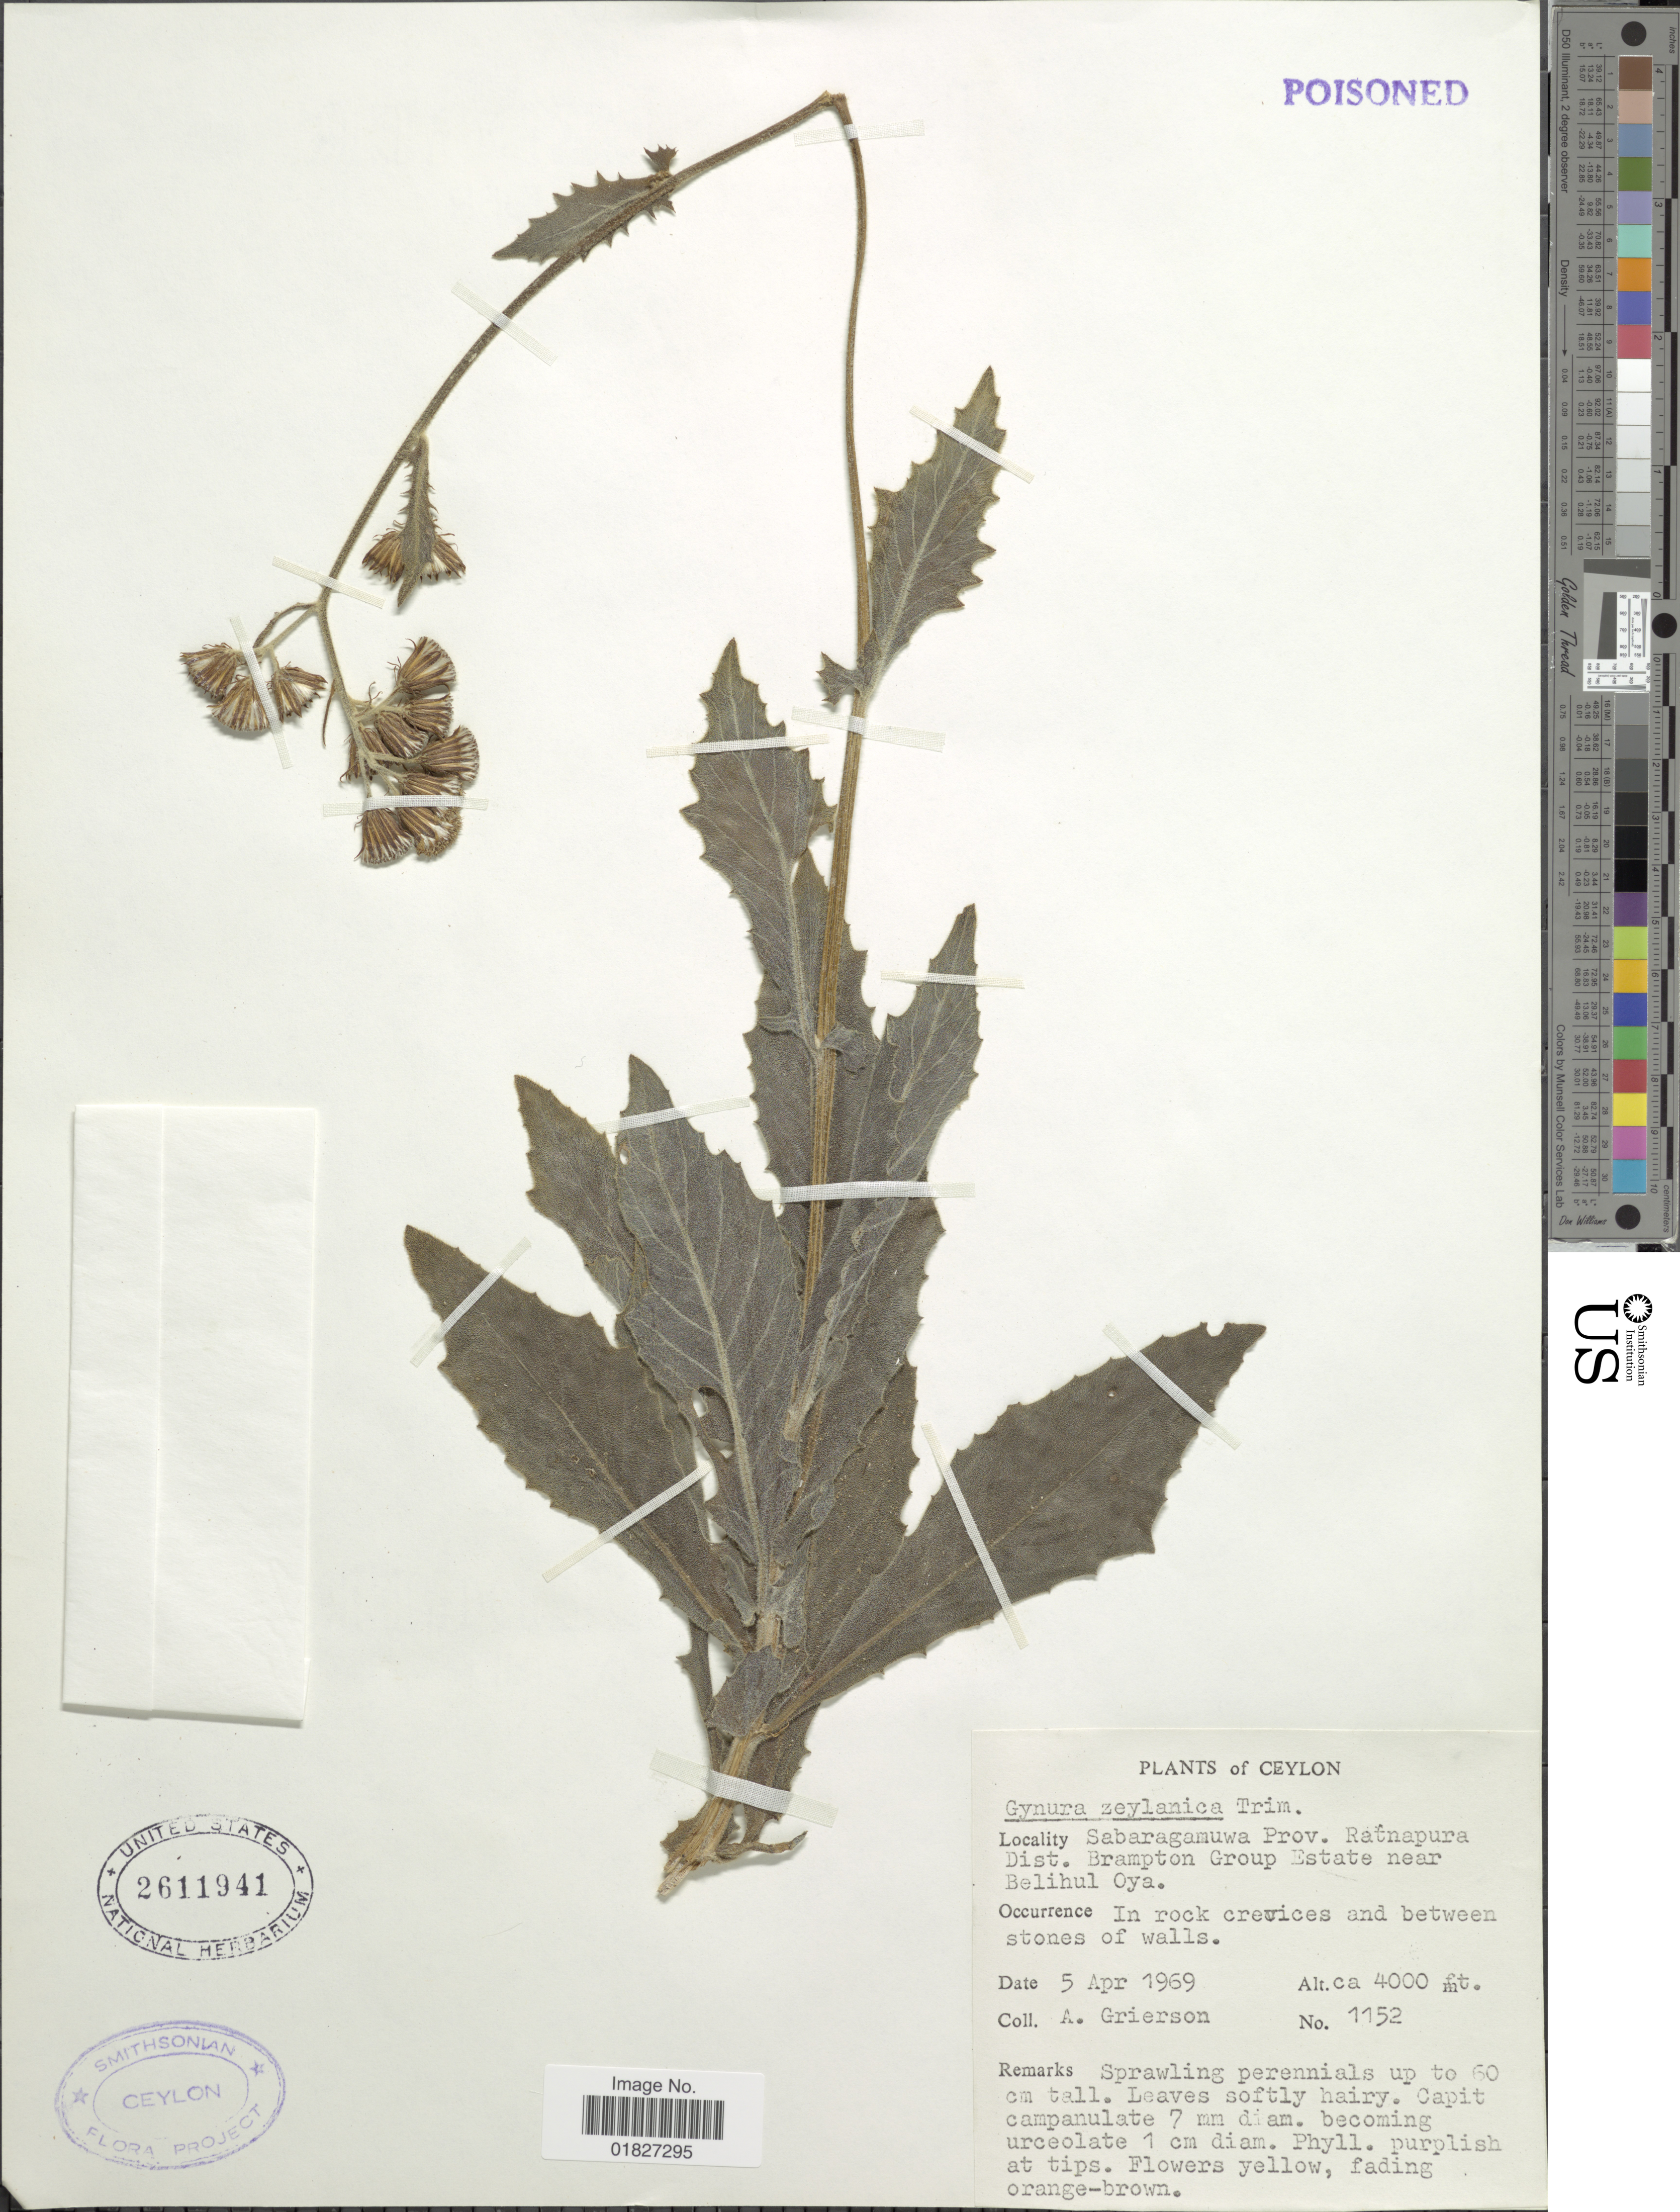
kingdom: Plantae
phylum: Tracheophyta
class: Magnoliopsida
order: Asterales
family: Asteraceae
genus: Gynura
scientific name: Gynura zeylanica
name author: Trim.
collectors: A. Grierson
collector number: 1152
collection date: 1969-04-05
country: Sri Lanka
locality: Ceylon, Sabaragamuwa Prov. Ratnapura Dist. Brampton Group Estate near Belihul Oya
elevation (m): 1219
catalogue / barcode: US 2611941